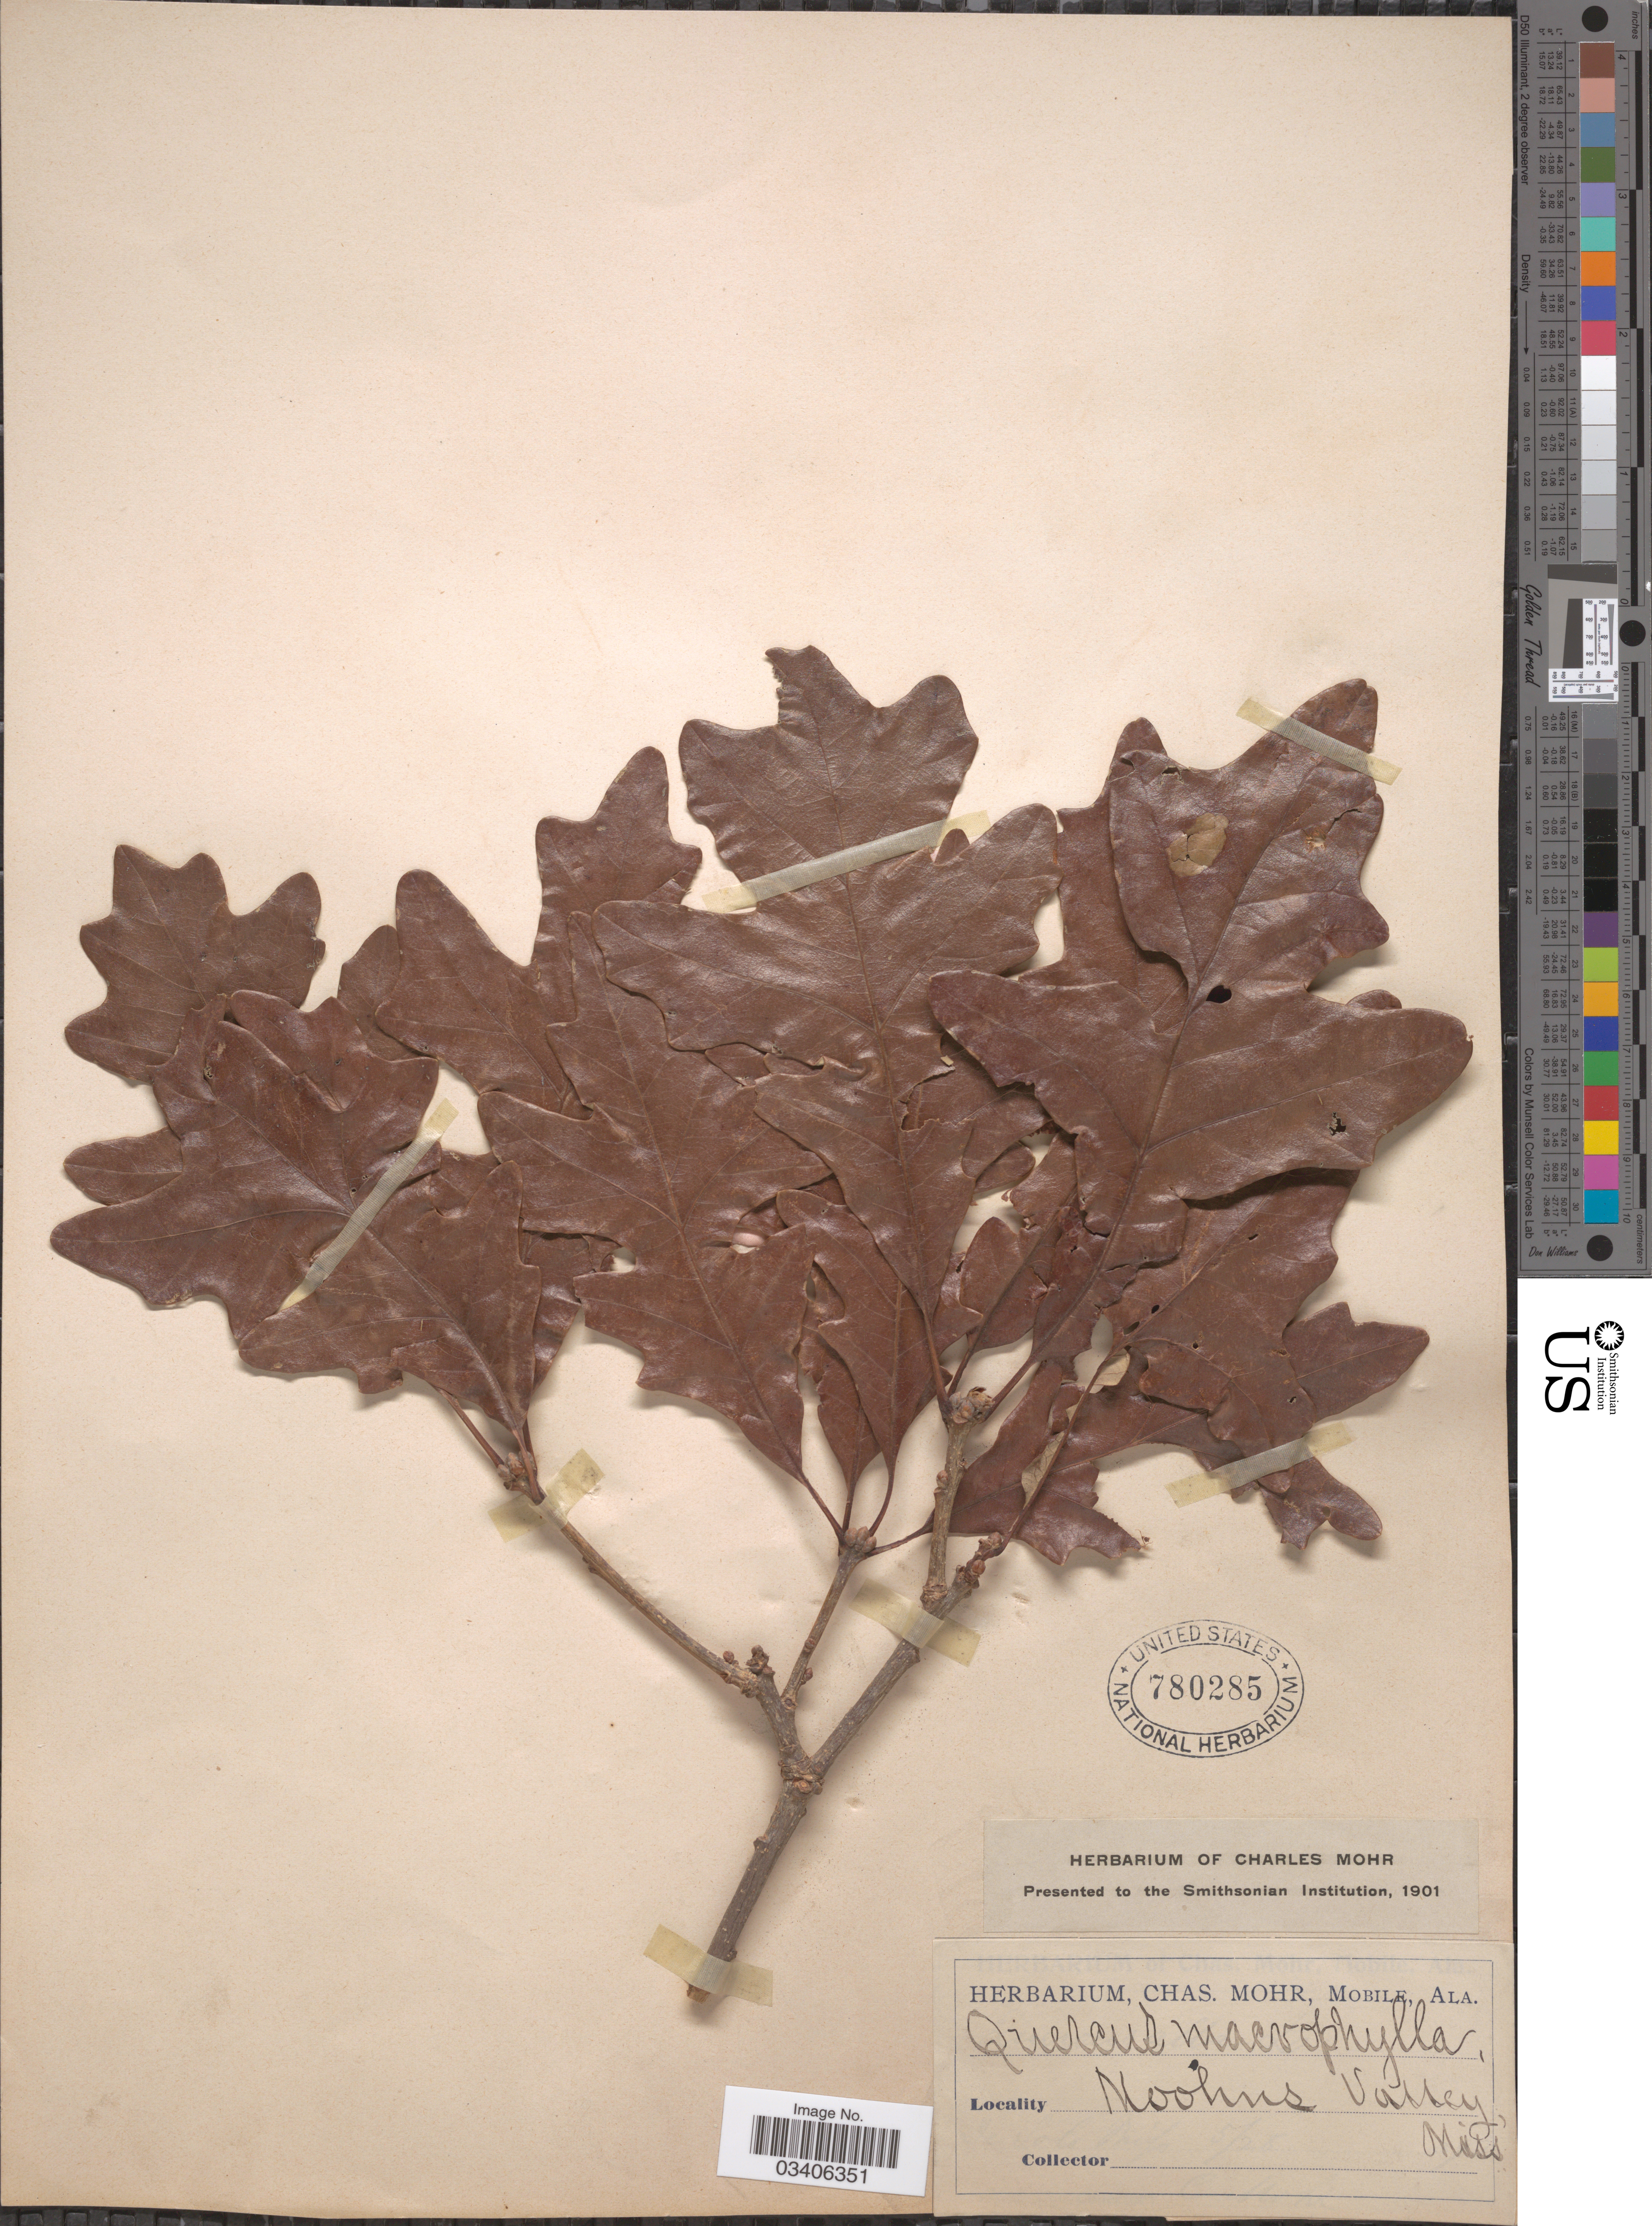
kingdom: Plantae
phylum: Tracheophyta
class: Magnoliopsida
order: Fagales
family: Fagaceae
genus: Quercus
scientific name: Quercus lyrata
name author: Walter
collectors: ex herb. Charles Mohr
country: United States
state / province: Mississippi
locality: Moohns Valley.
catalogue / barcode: US 780285